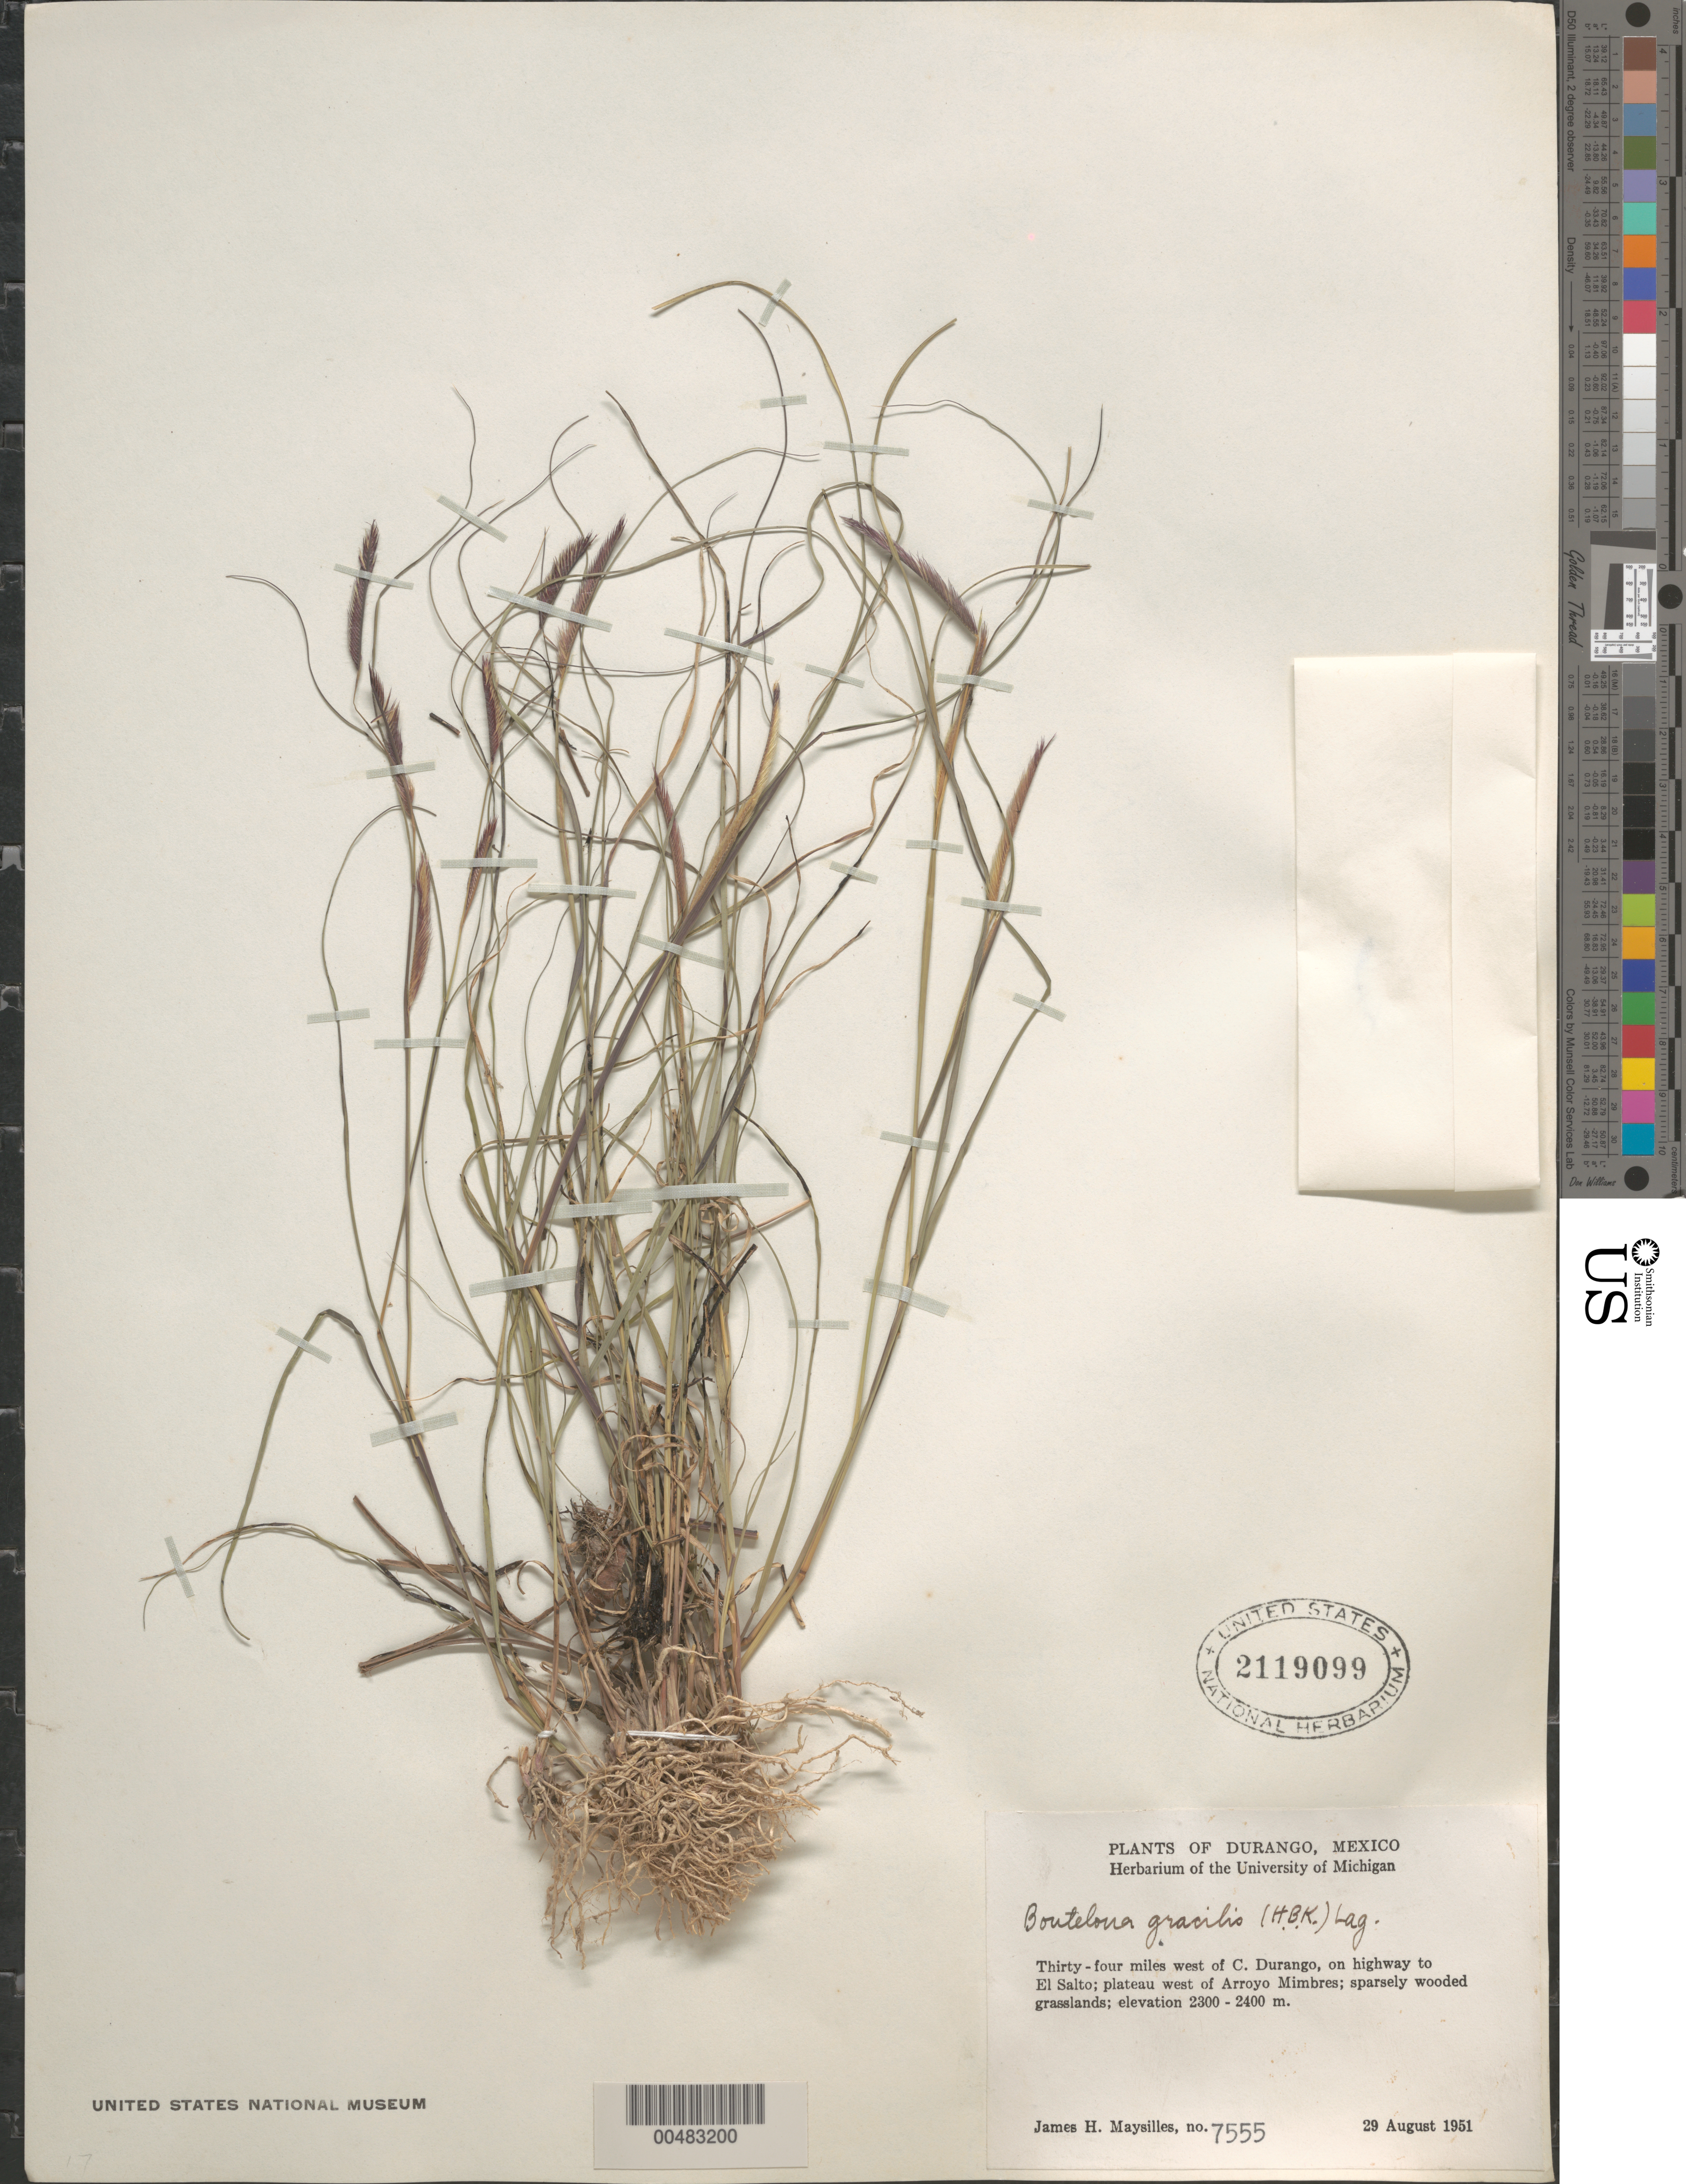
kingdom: Plantae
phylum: Tracheophyta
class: Liliopsida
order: Poales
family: Poaceae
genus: Bouteloua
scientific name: Bouteloua gracilis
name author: (Kunth) Lag. ex Griffiths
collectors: J. Maysilles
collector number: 7555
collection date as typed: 29 Aug 1951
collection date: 1951-08-29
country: Mexico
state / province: Durango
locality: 34 mi W of C. Durango, on the hwy to El Salto, plateau W of Arroyo Mimbres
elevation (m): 2300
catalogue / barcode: US 2119099